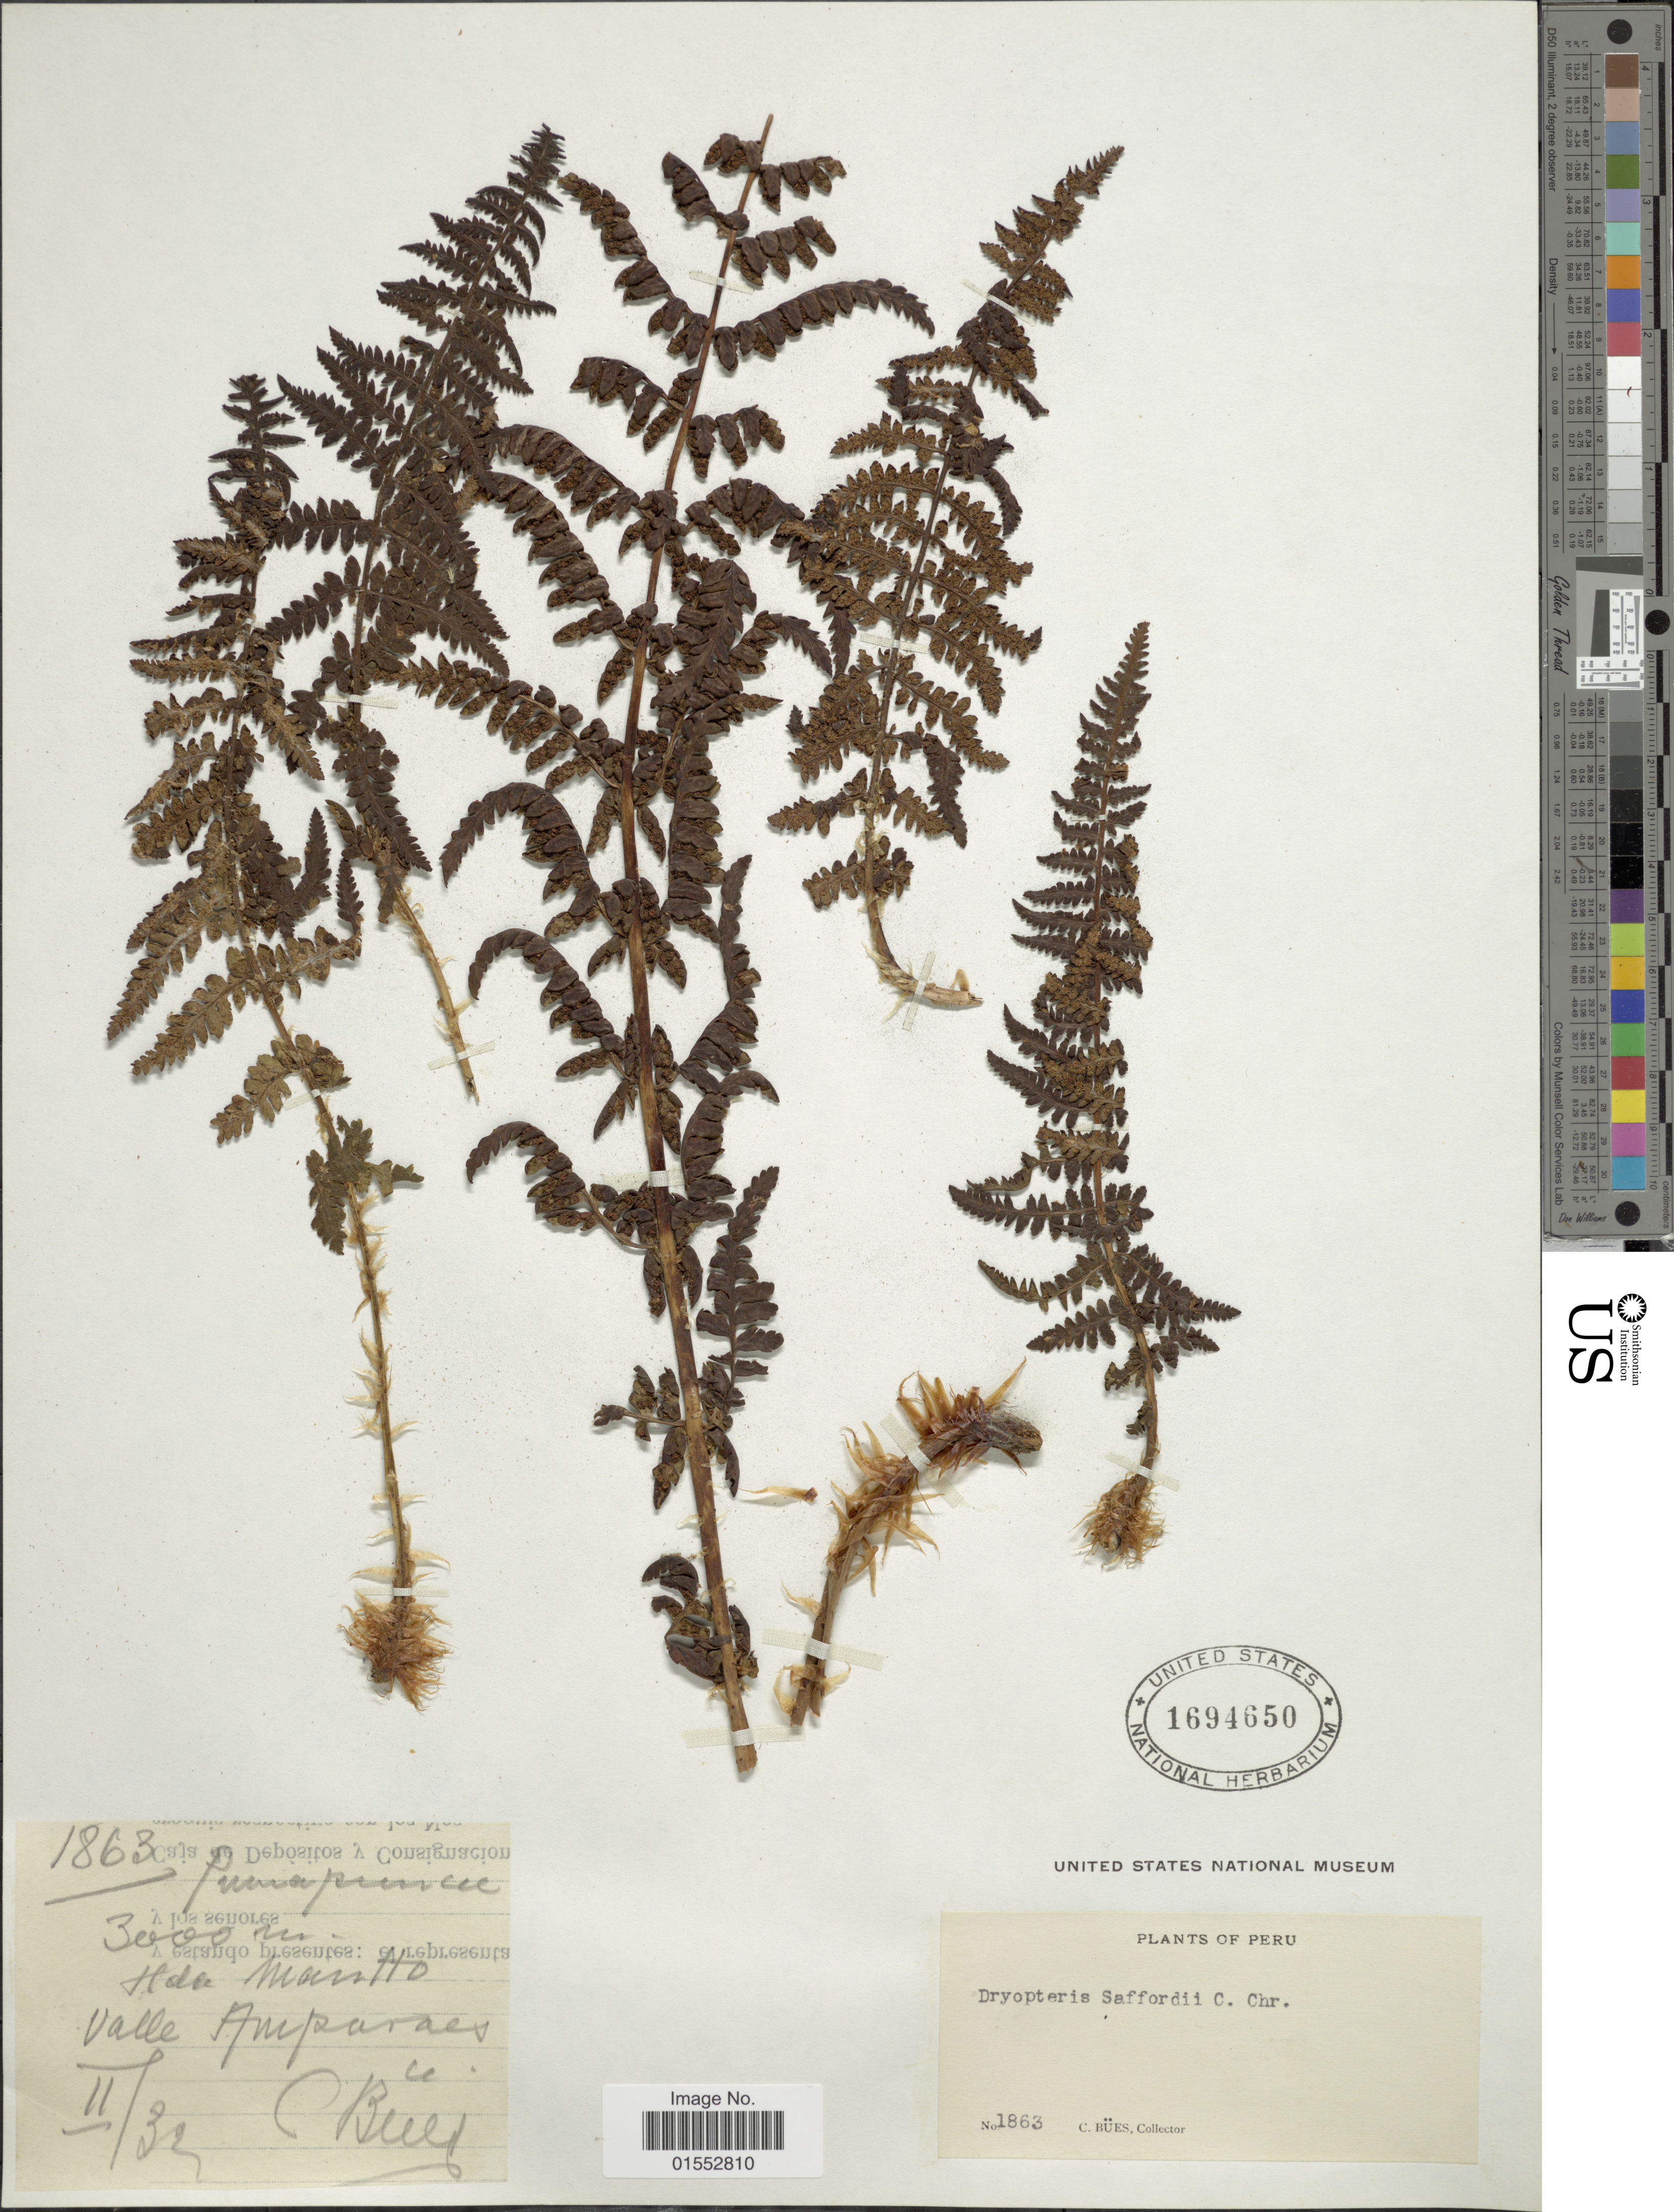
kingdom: Plantae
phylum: Tracheophyta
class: Polypodiopsida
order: Polypodiales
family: Dryopteridaceae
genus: Dryopteris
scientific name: Dryopteris saffordii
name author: C. Chr.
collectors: C. Bues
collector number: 1863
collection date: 1932-02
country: Peru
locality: Hda Masitto, Valle Amparaes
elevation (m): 3000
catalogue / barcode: US 1694650